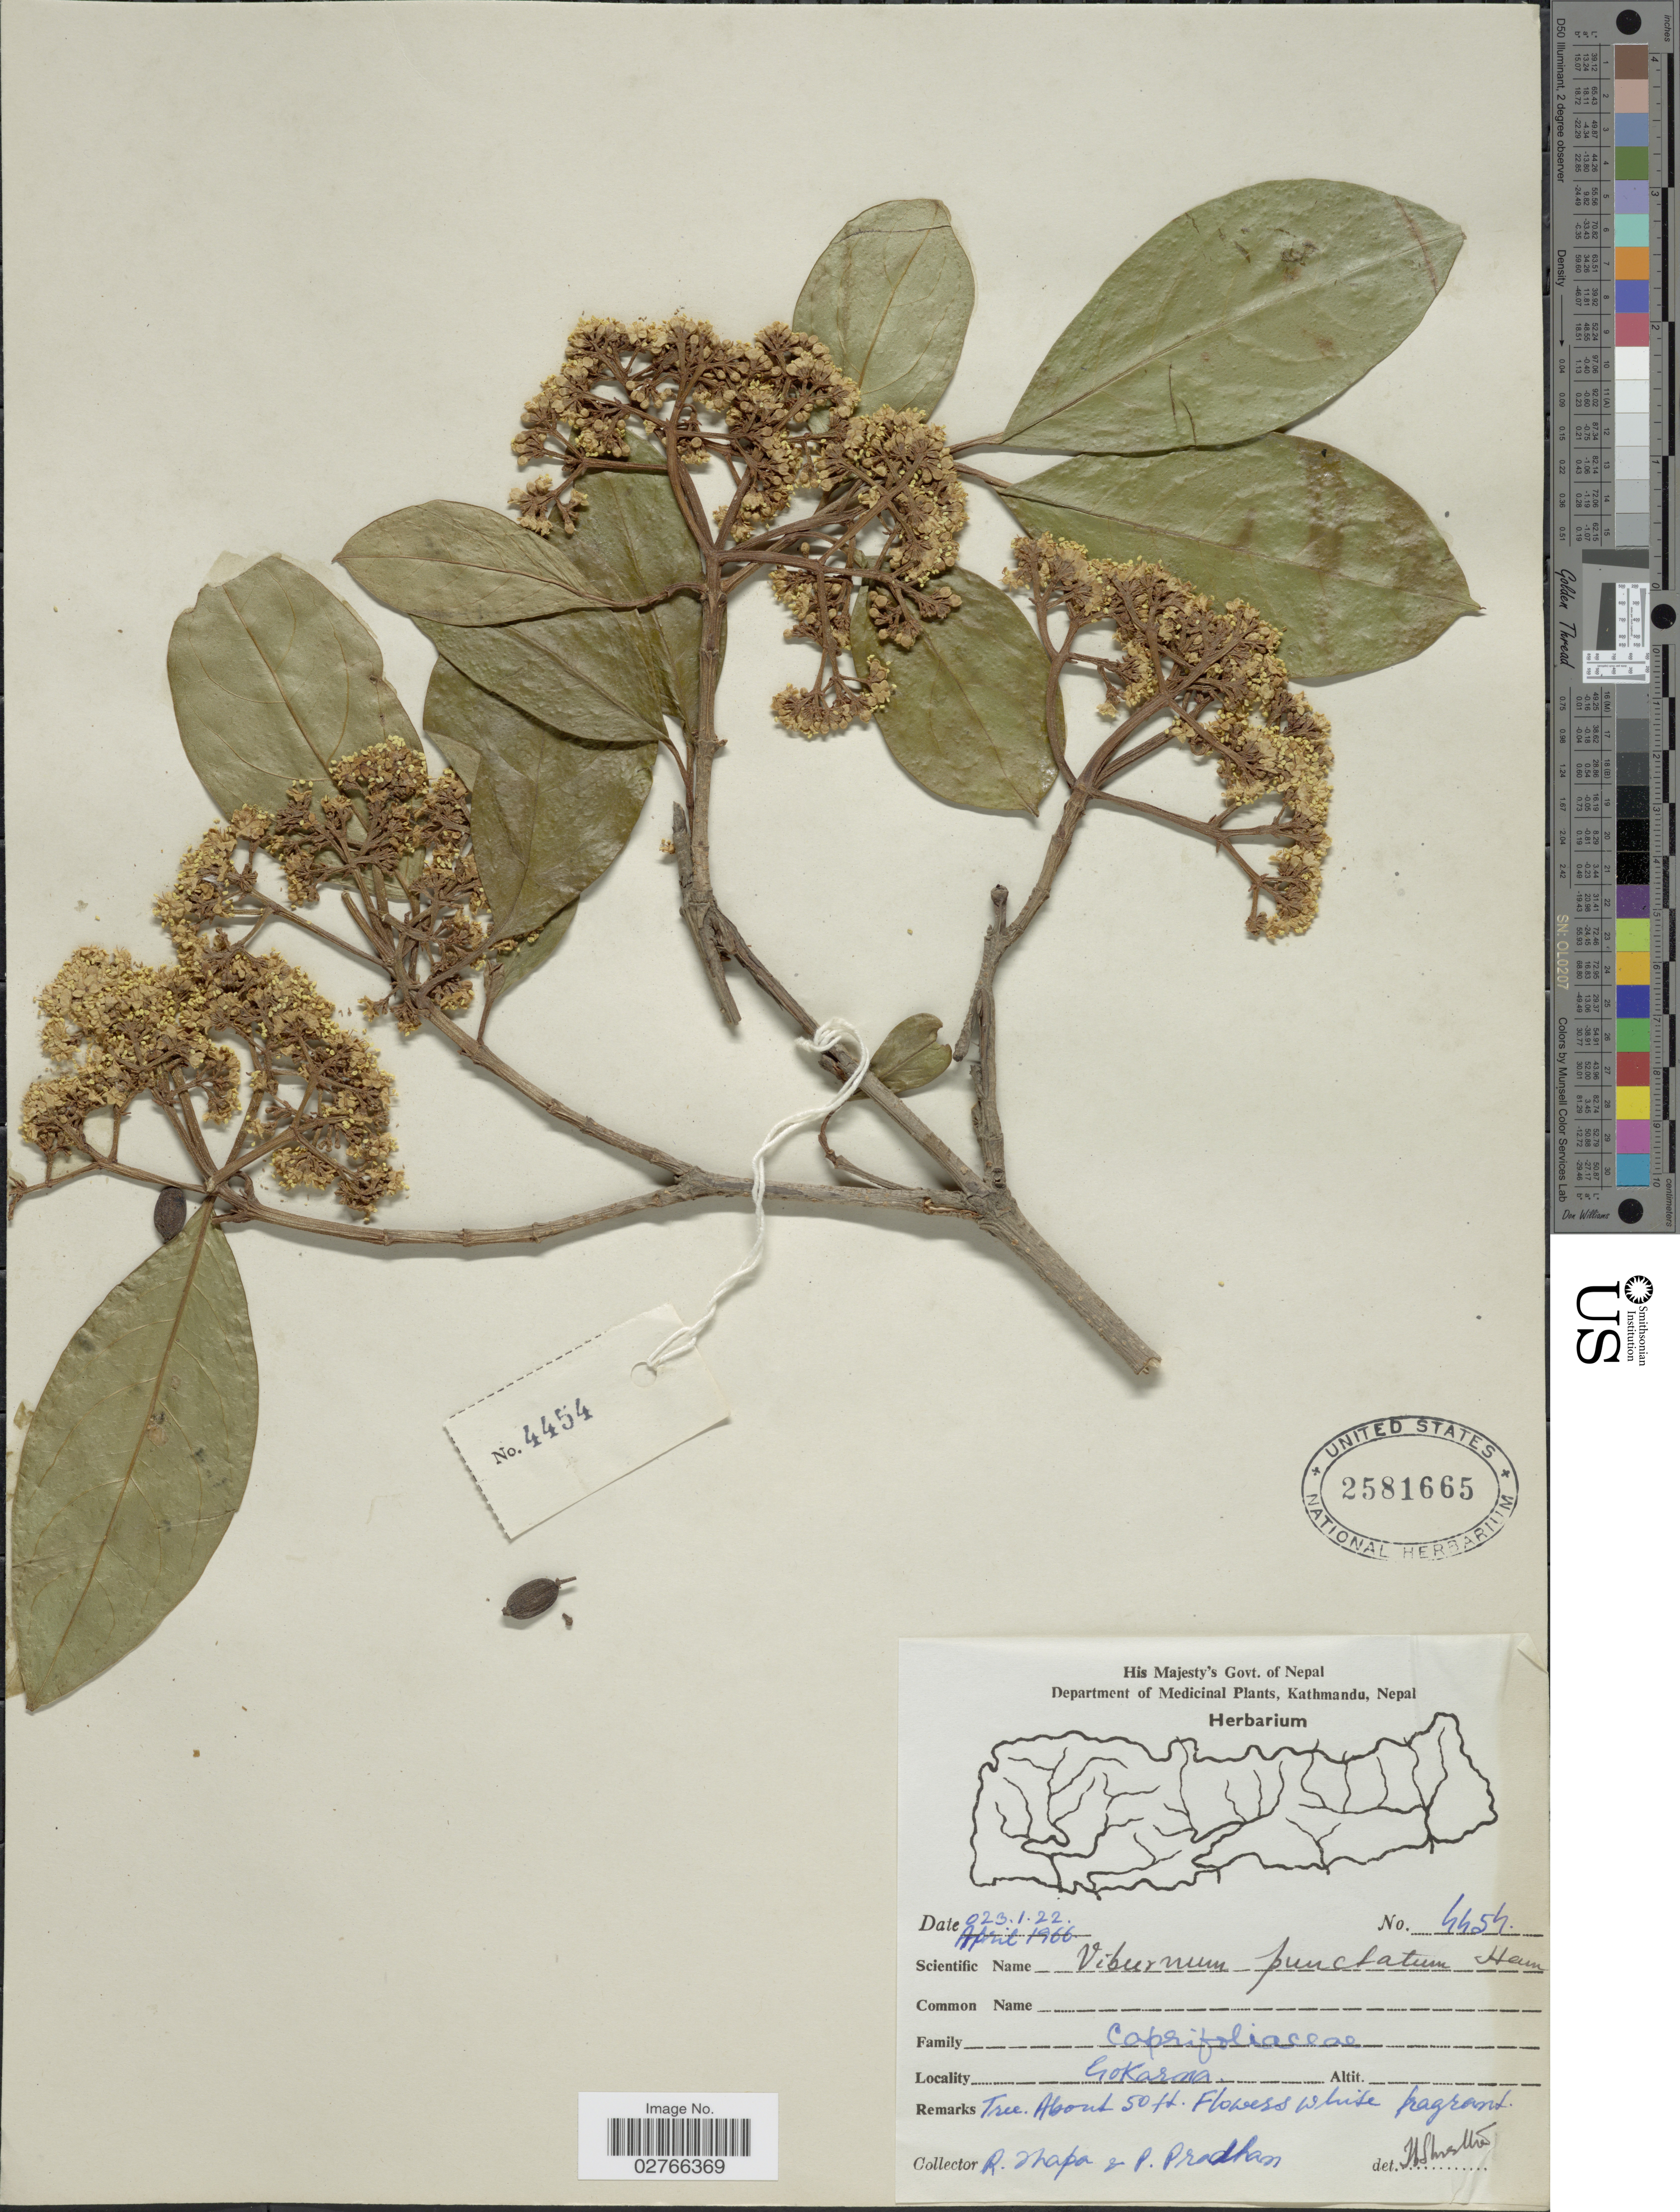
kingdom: Plantae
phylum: Tracheophyta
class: Magnoliopsida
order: Dipsacales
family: Viburnaceae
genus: Viburnum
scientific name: Viburnum punctatum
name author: Buch.-Ham. ex D. Don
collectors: R. Thapa & P. Pradhan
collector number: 4454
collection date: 1966-04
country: Nepal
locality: Gokarna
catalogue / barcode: US 2581665